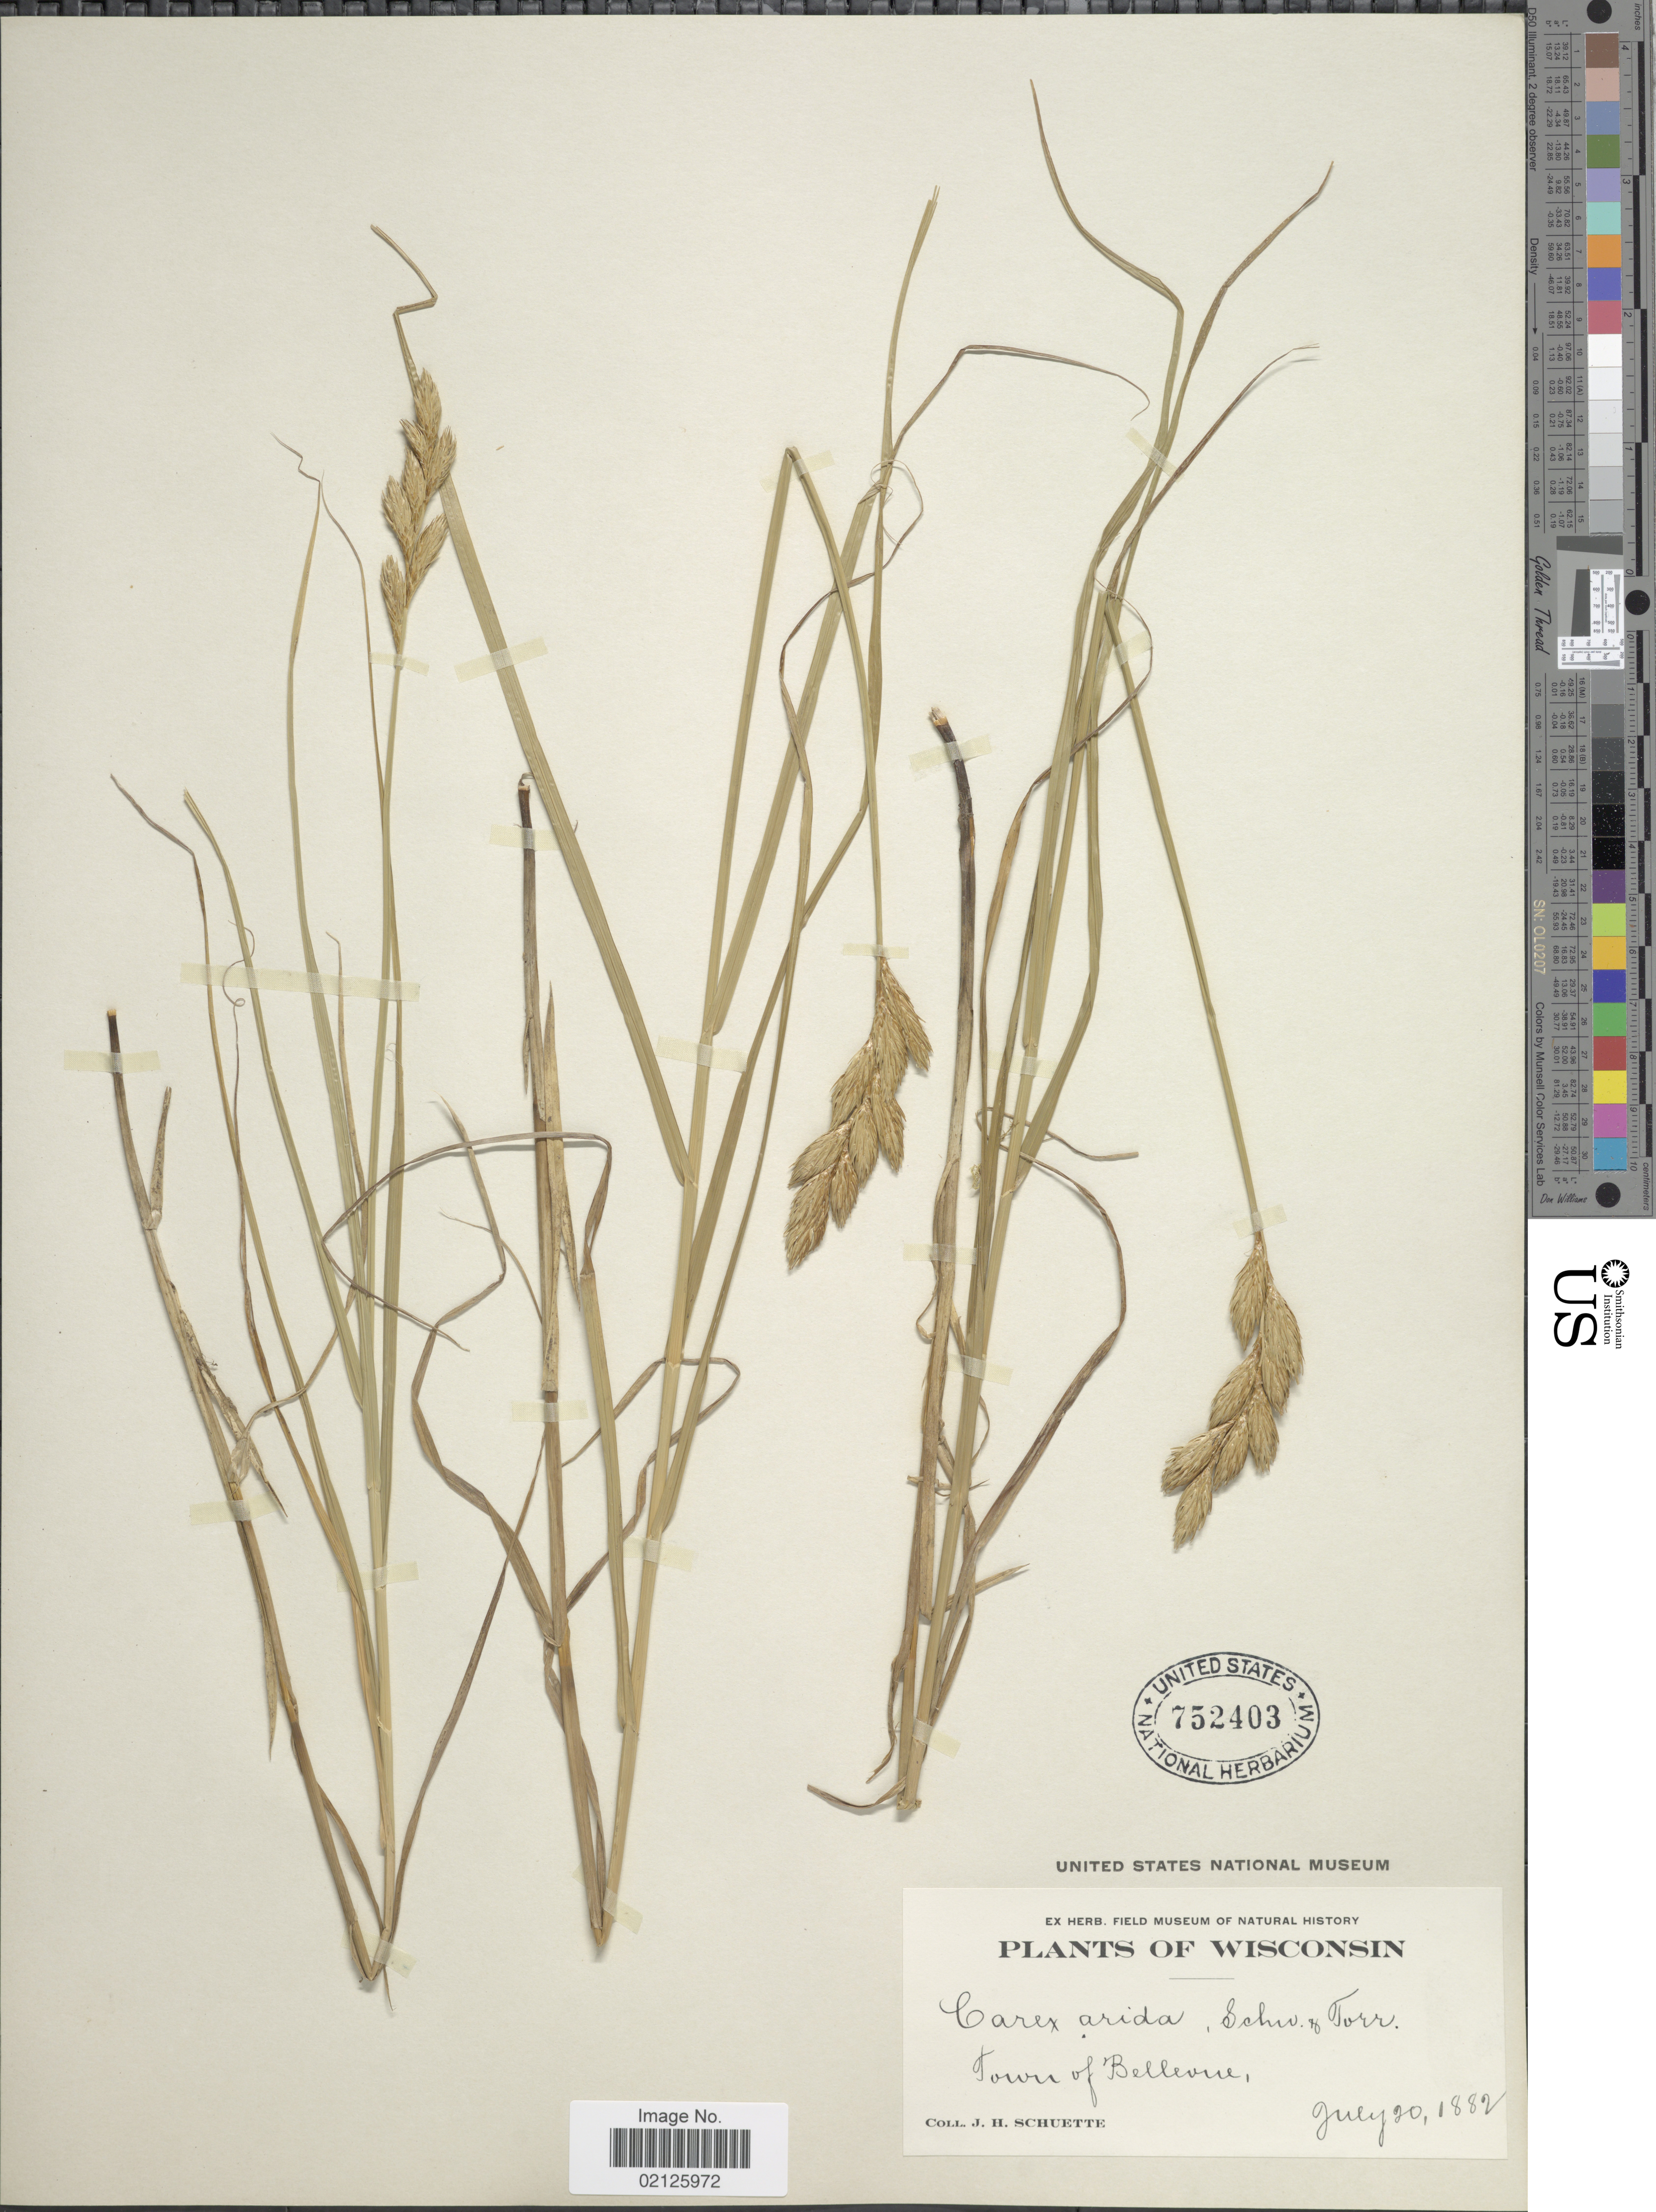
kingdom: Plantae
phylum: Tracheophyta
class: Liliopsida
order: Poales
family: Cyperaceae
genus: Carex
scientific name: Carex muskingumensis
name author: Schwein.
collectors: J. H. Schuette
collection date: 1882-07-20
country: United States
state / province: Wisconsin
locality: Town of Bellevue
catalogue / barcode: US 752403